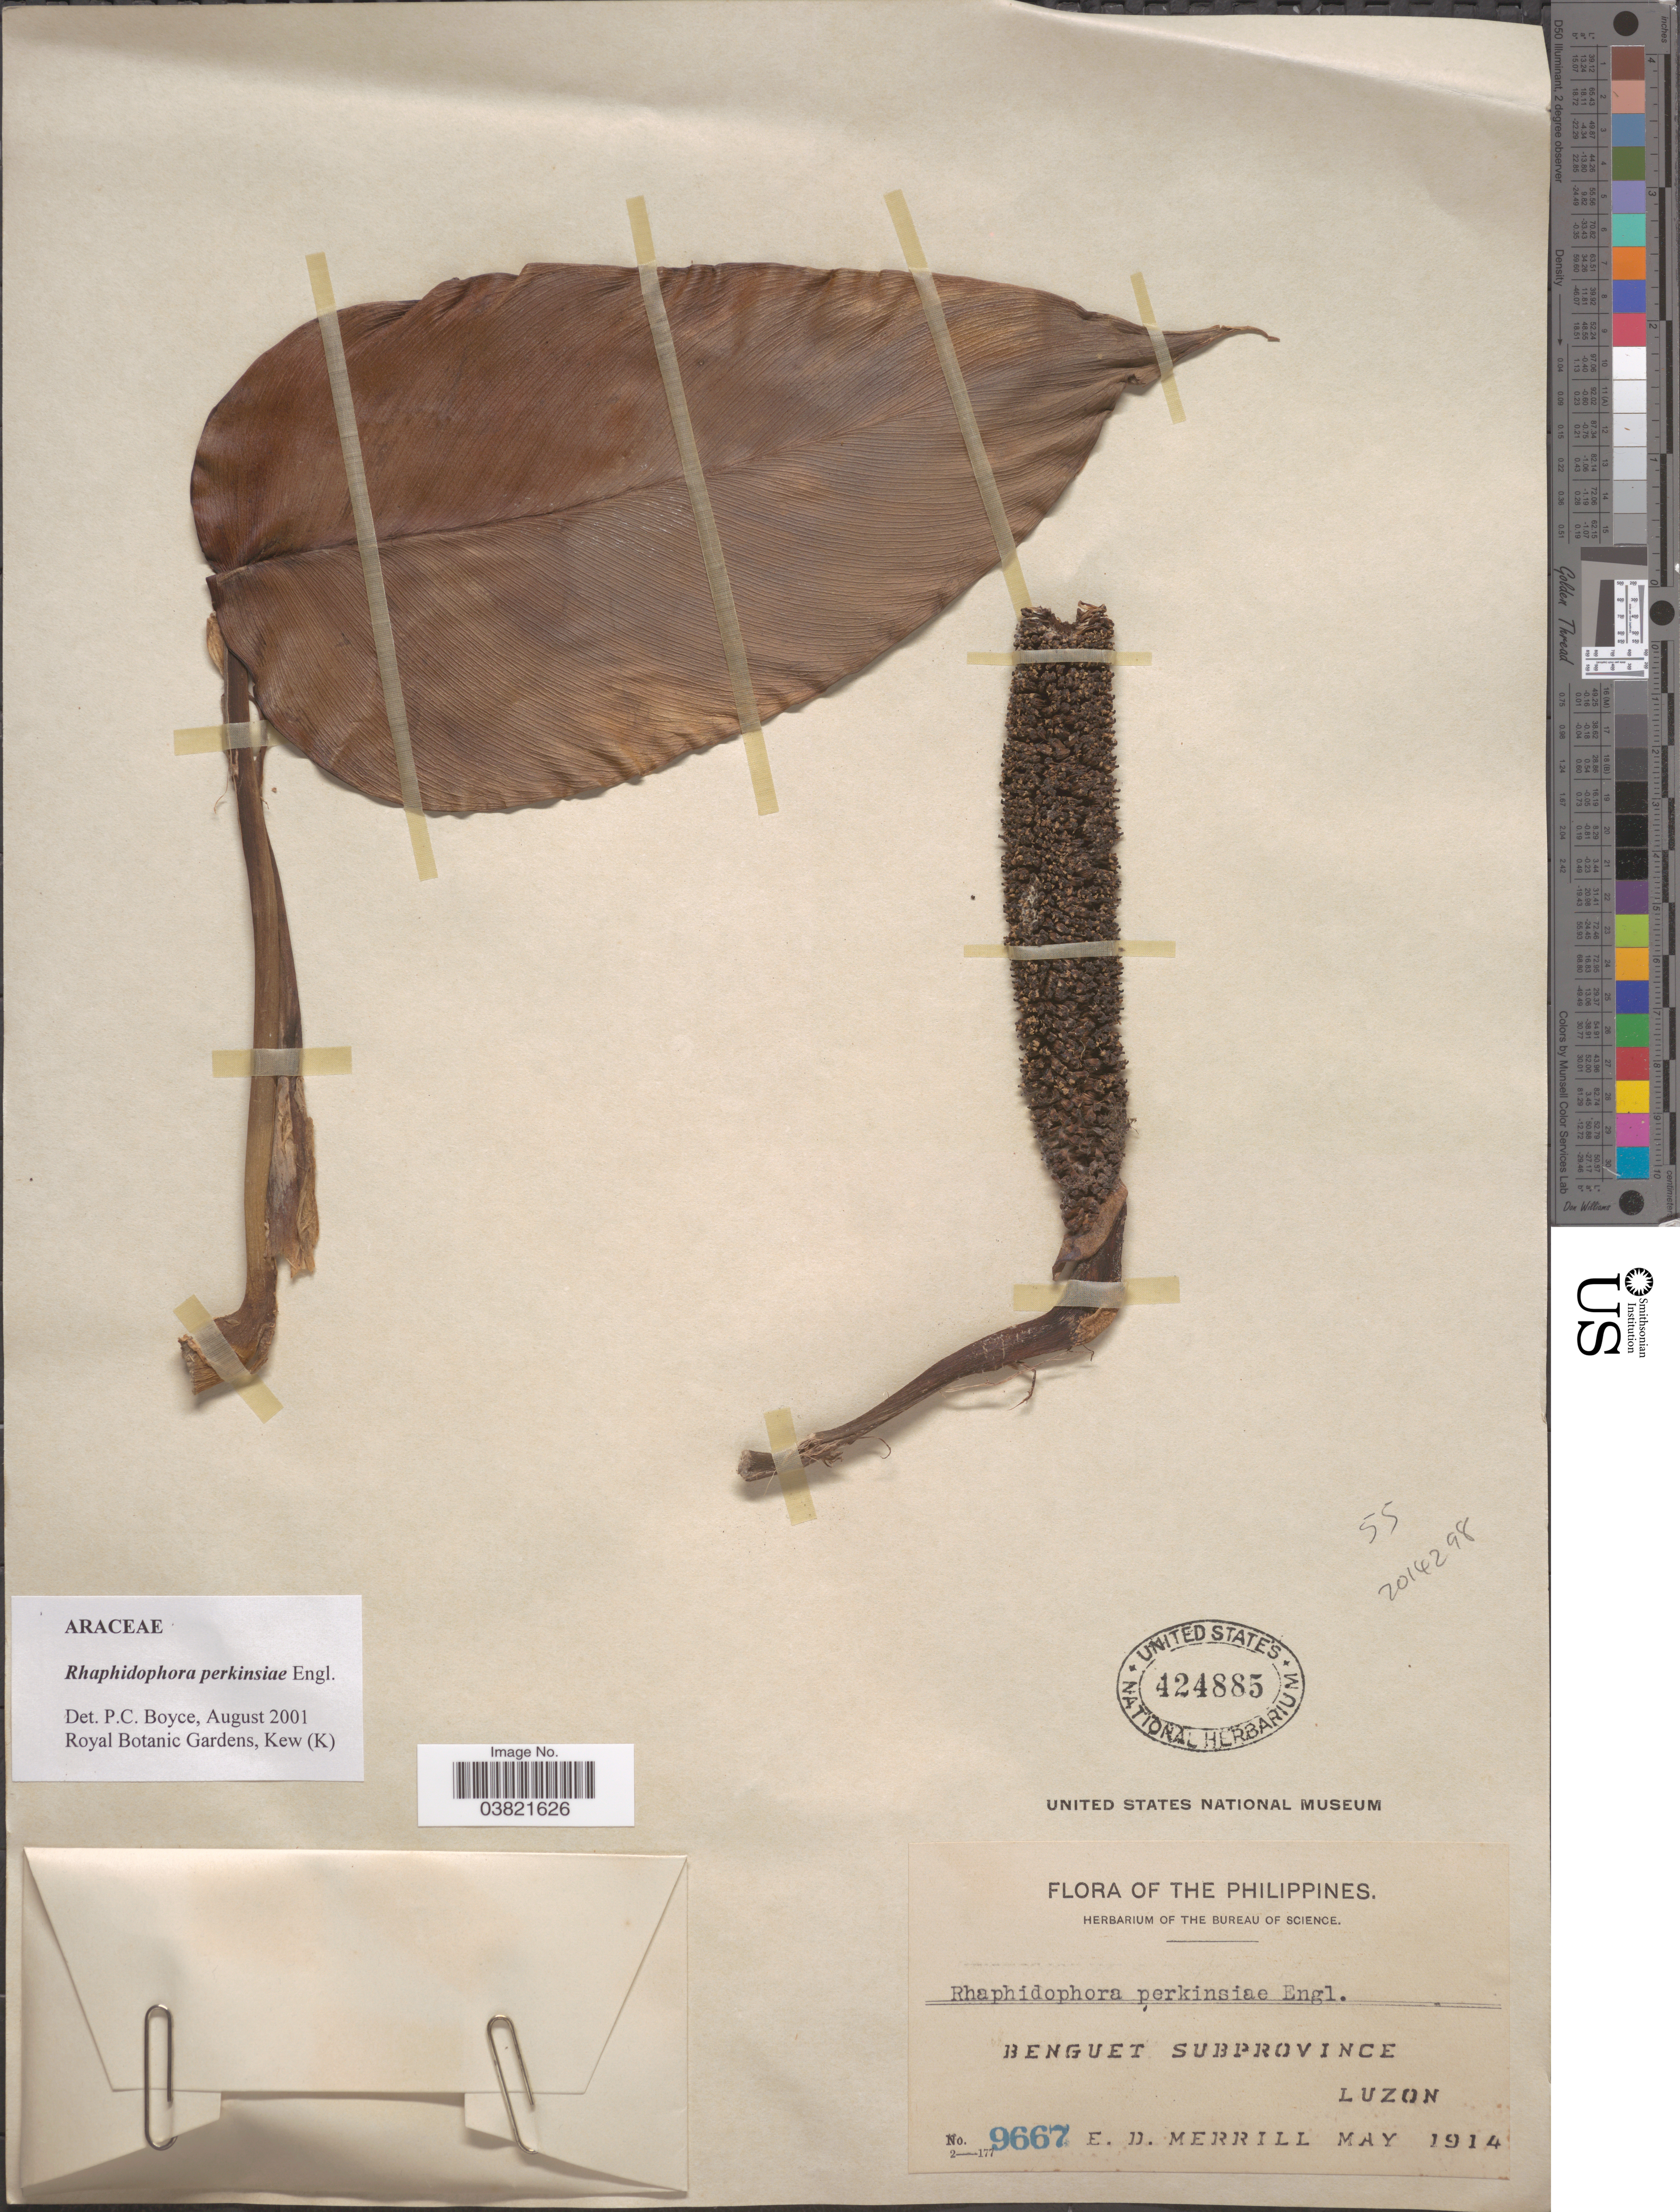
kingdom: Plantae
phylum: Tracheophyta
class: Liliopsida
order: Alismatales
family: Araceae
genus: Rhaphidophora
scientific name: Rhaphidophora perkinsiae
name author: Engl.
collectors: E. D. Merrill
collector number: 9667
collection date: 1914-05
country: Philippines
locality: Neguet Subprovince. Luzon.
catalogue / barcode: US 424885